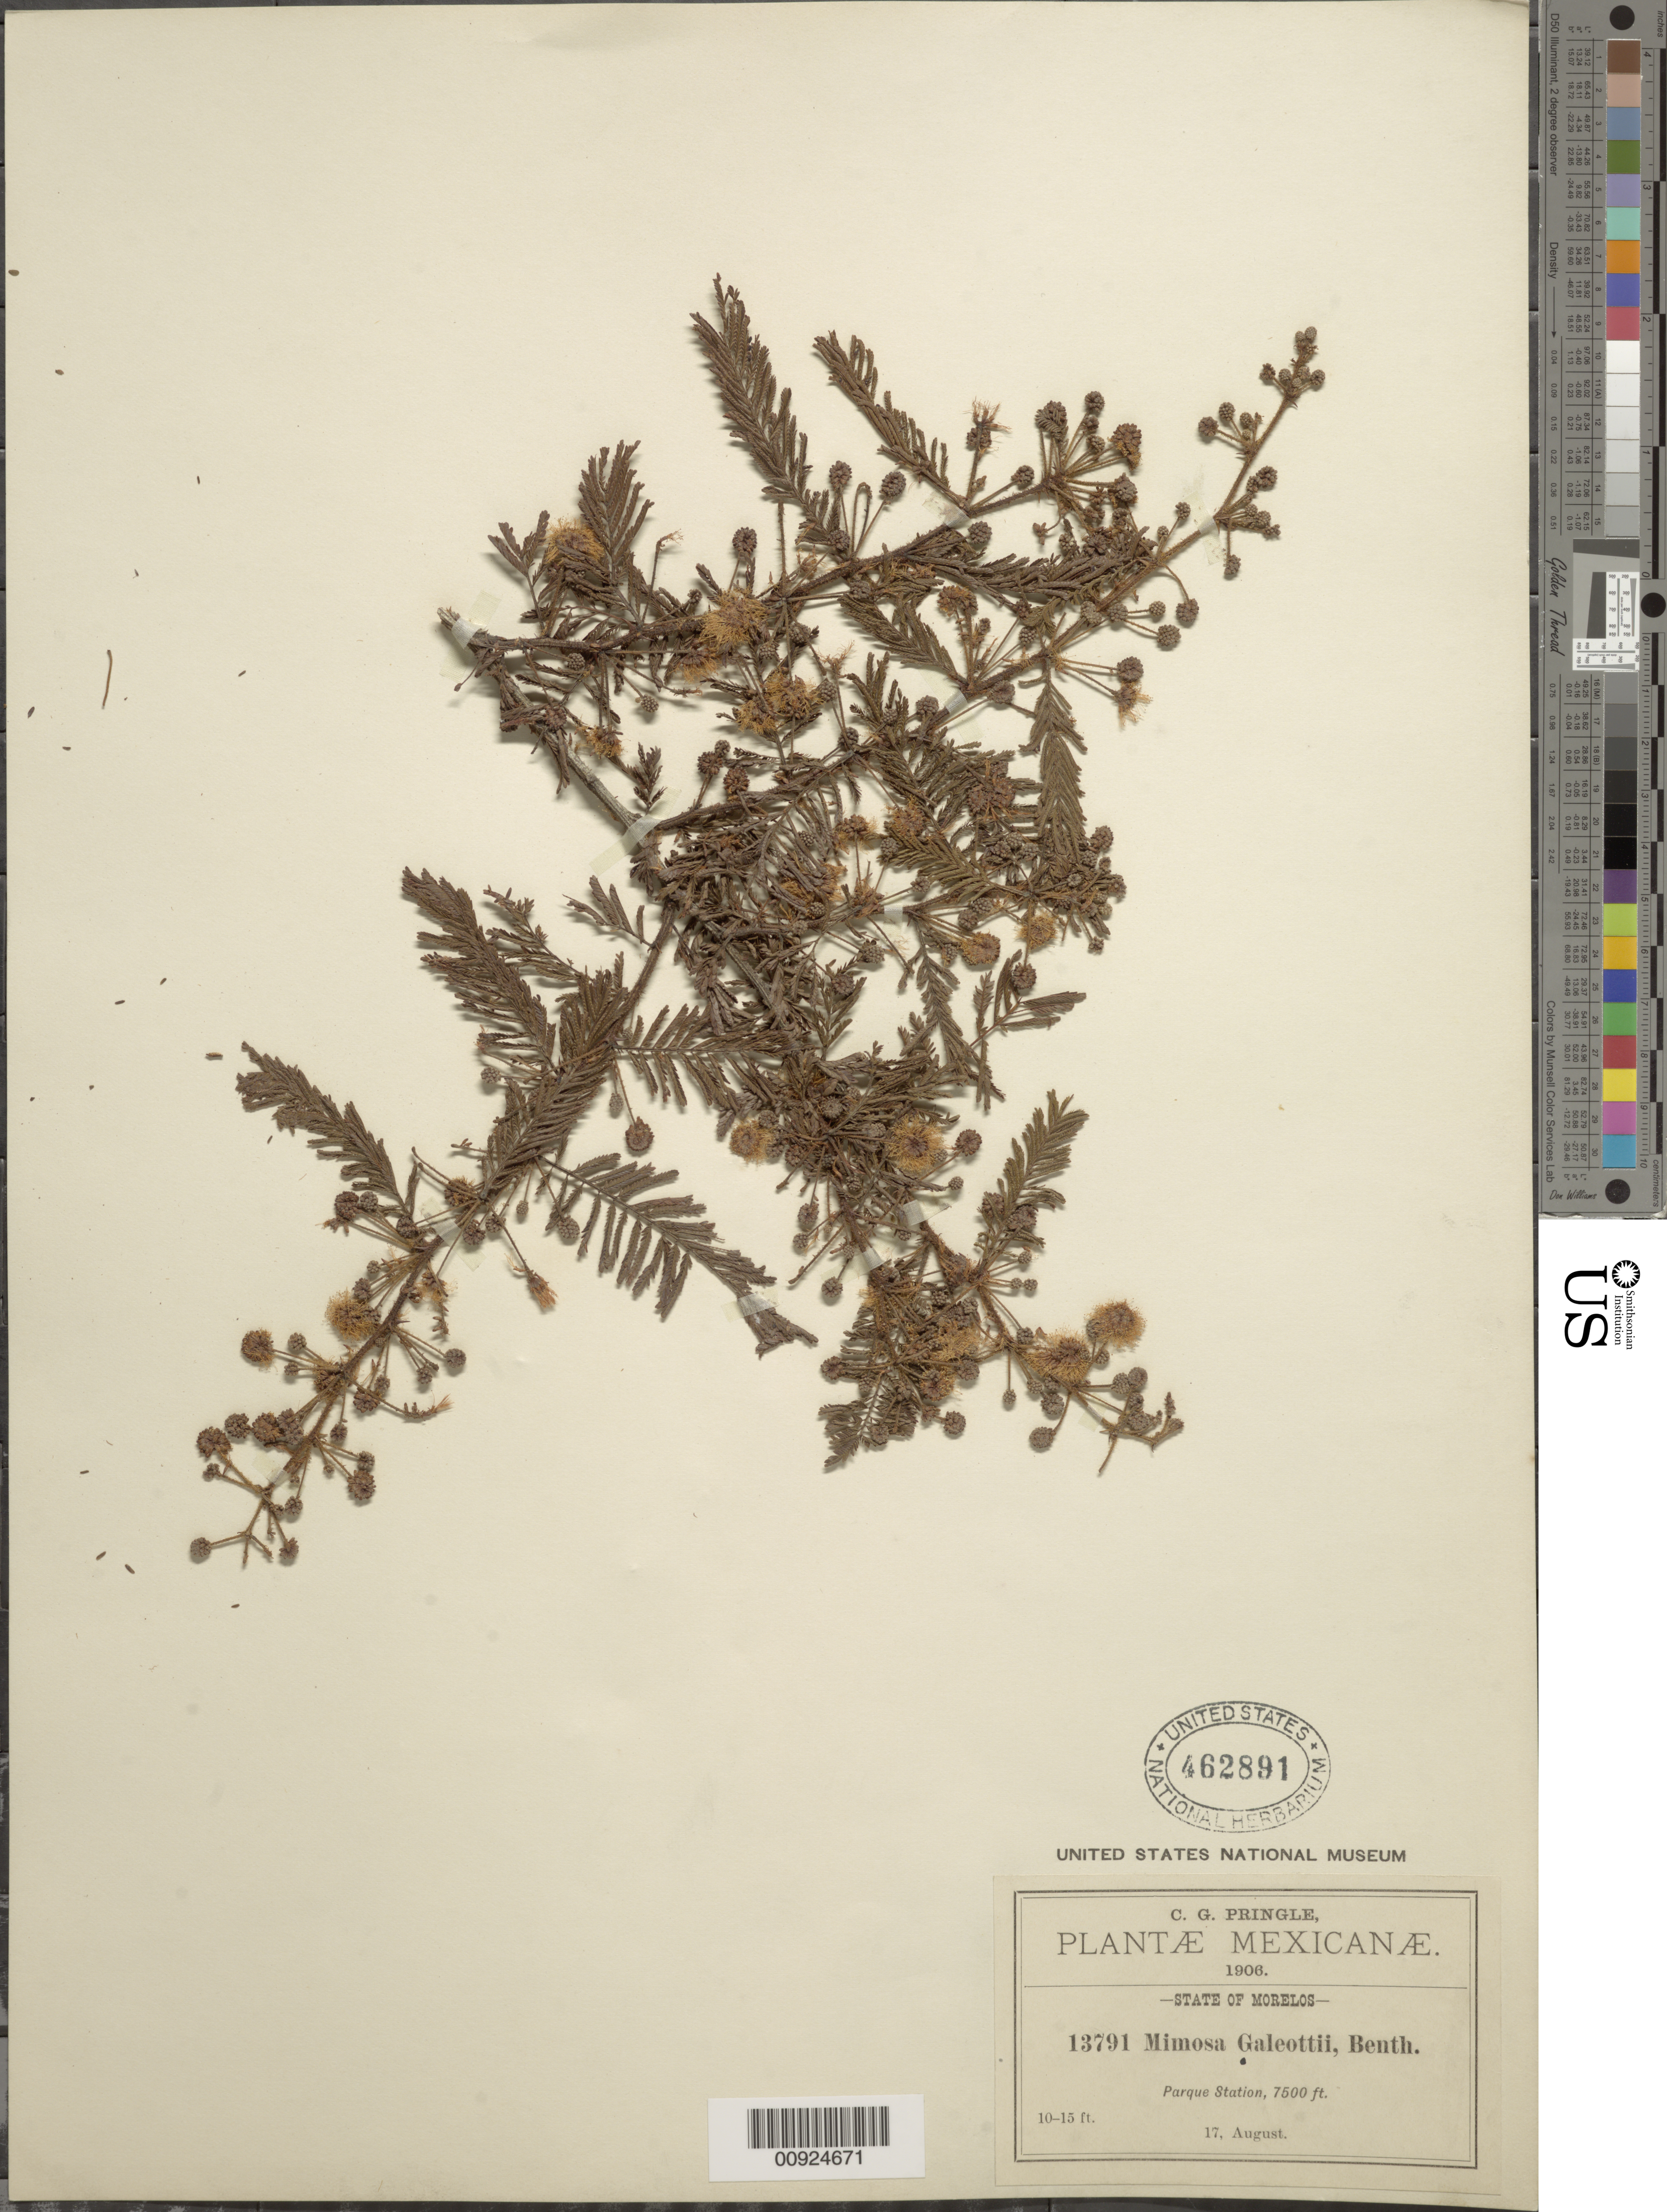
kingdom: Plantae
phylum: Tracheophyta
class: Magnoliopsida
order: Fabales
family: Fabaceae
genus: Mimosa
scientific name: Mimosa galeottii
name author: Benth.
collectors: C. G. Pringle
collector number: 13791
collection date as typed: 17 Aug 1906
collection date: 1906-08-17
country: Mexico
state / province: Morelos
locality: Parque Station.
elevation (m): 2286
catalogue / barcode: US 462891